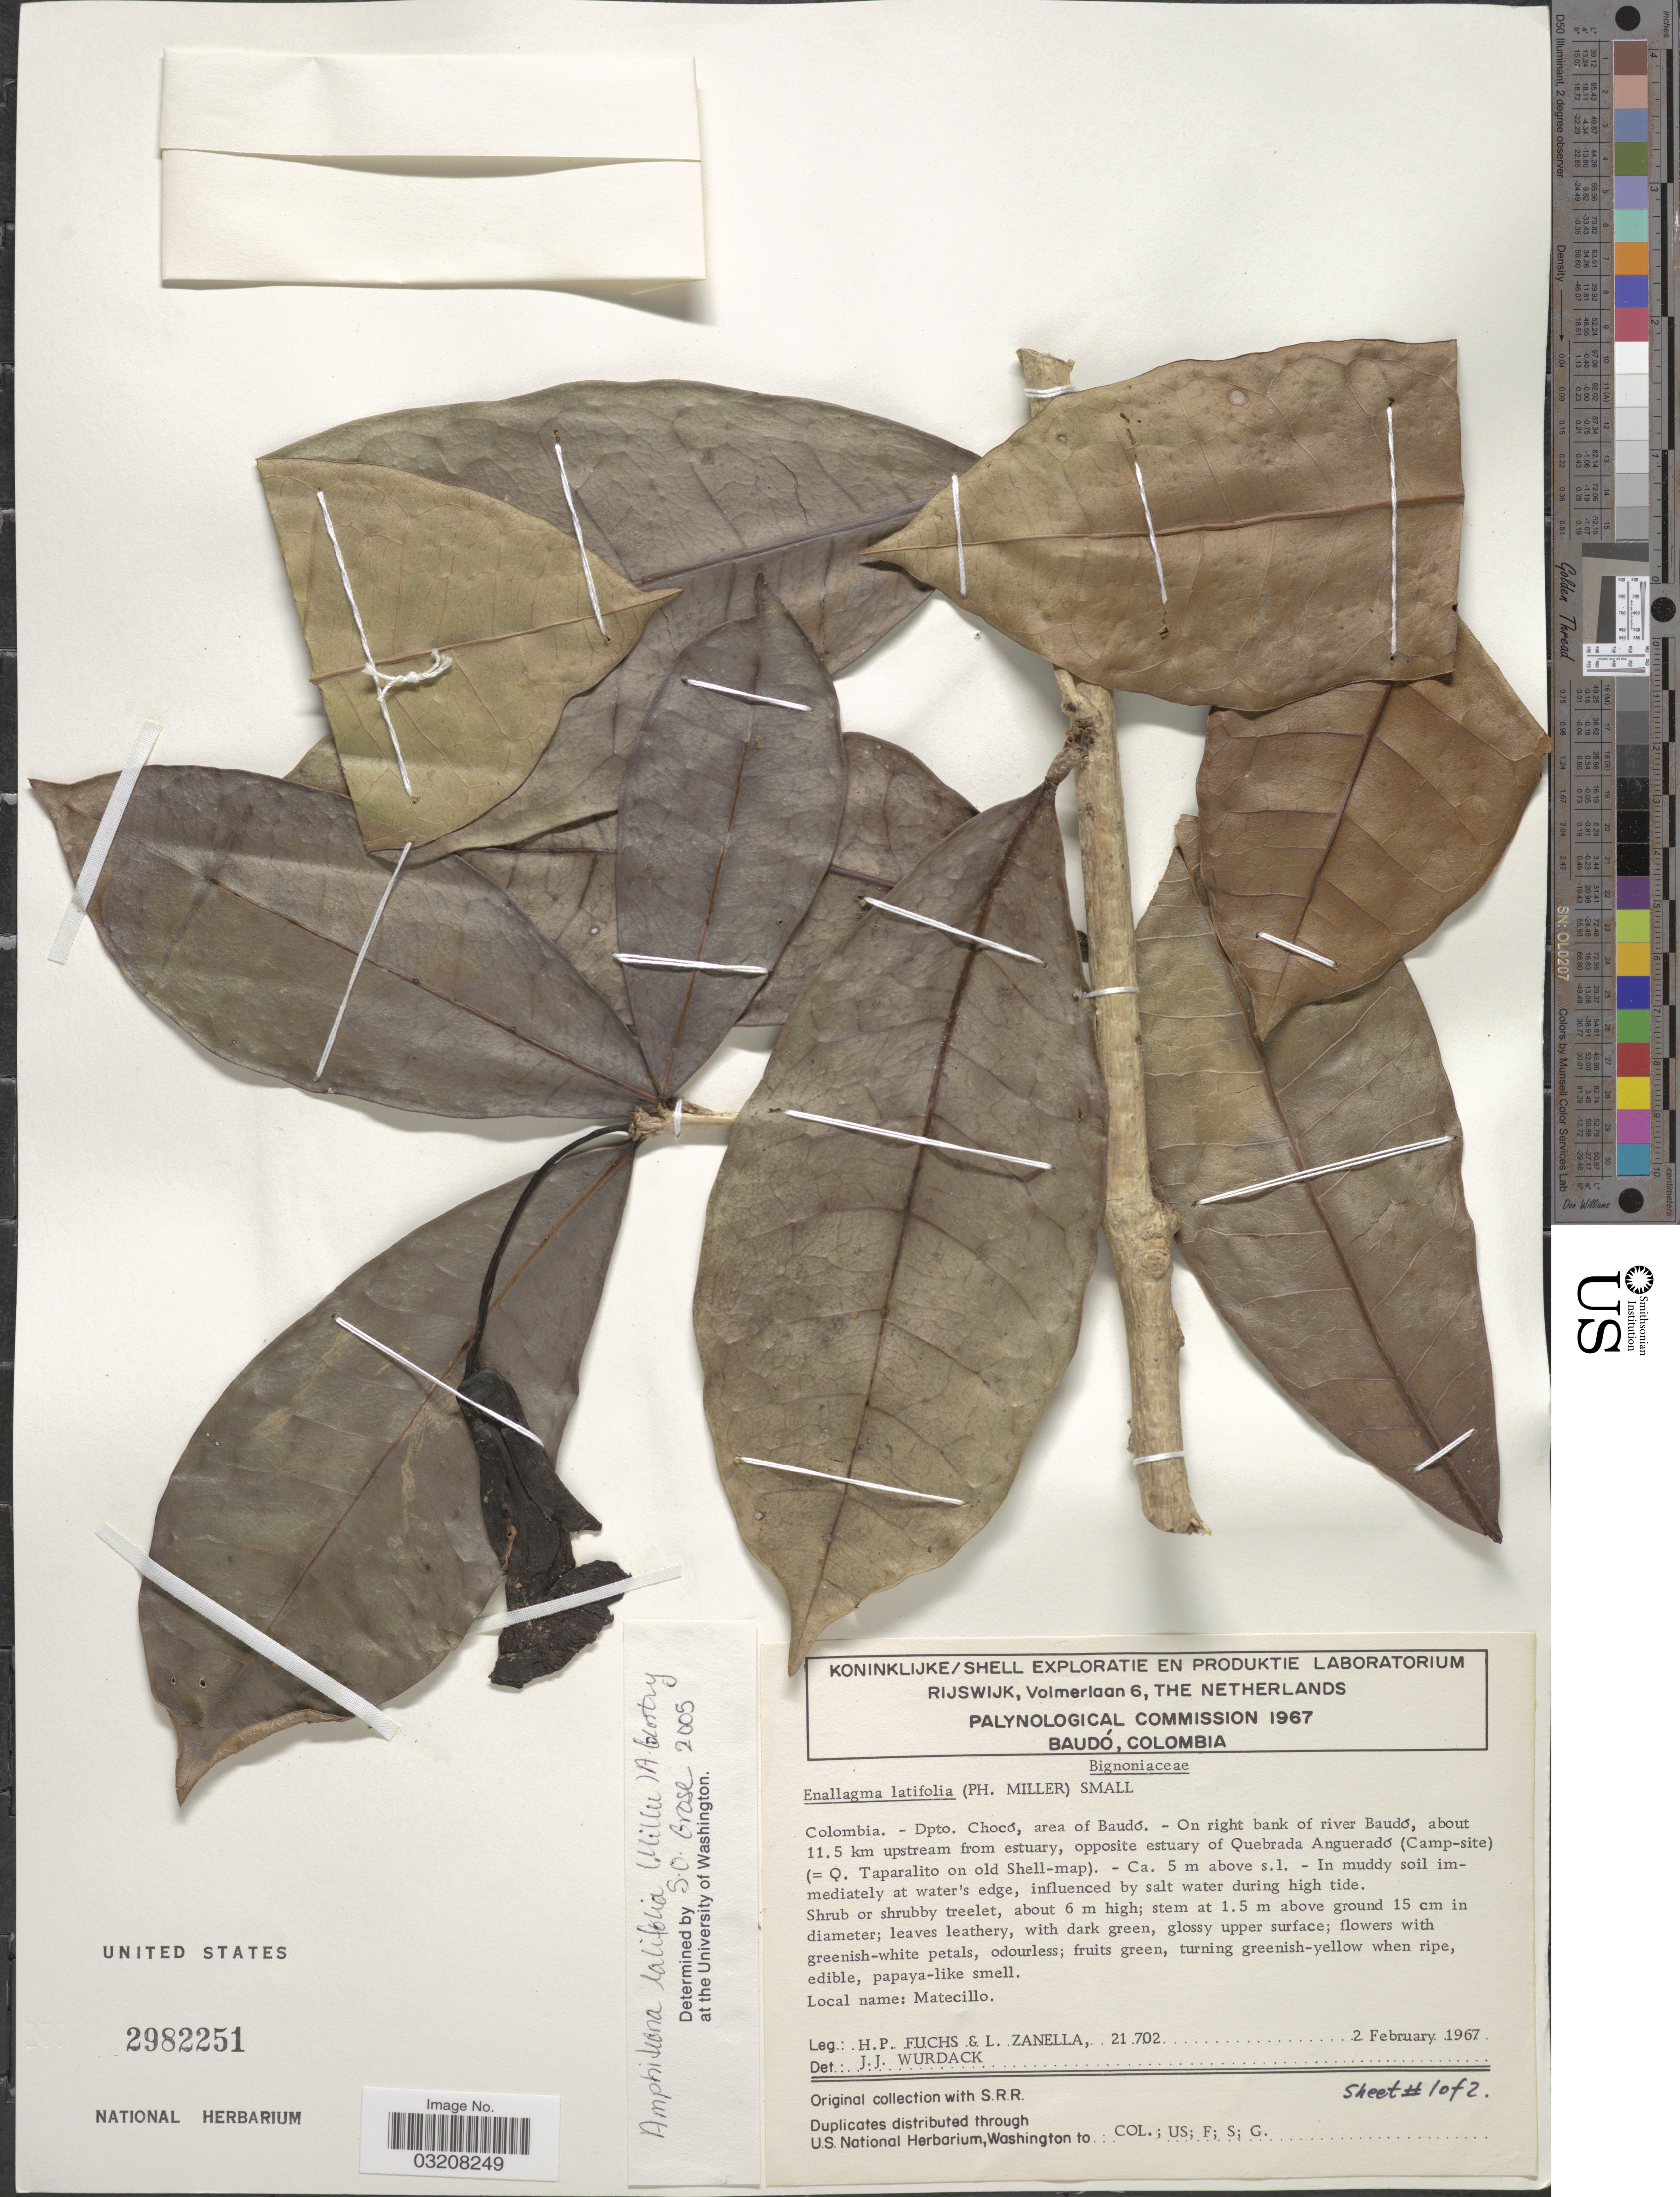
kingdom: Plantae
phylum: Tracheophyta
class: Magnoliopsida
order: Lamiales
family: Bignoniaceae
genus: Amphitecna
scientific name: Amphitecna latifolia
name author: (Mill.) A.H. Gentry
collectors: H. P. Fuchs & L. Zanella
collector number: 21702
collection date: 1967-02-02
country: Colombia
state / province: Chocó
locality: Dpto. Chocó, area of Baudó. - On right bank of river Baudó, about 11.5 km upstream from estuary, opposite estuary of Quebrada Angueradó (Camp-site) (= Q. Taparalito on old Shell-map).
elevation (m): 5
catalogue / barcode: US 2982251